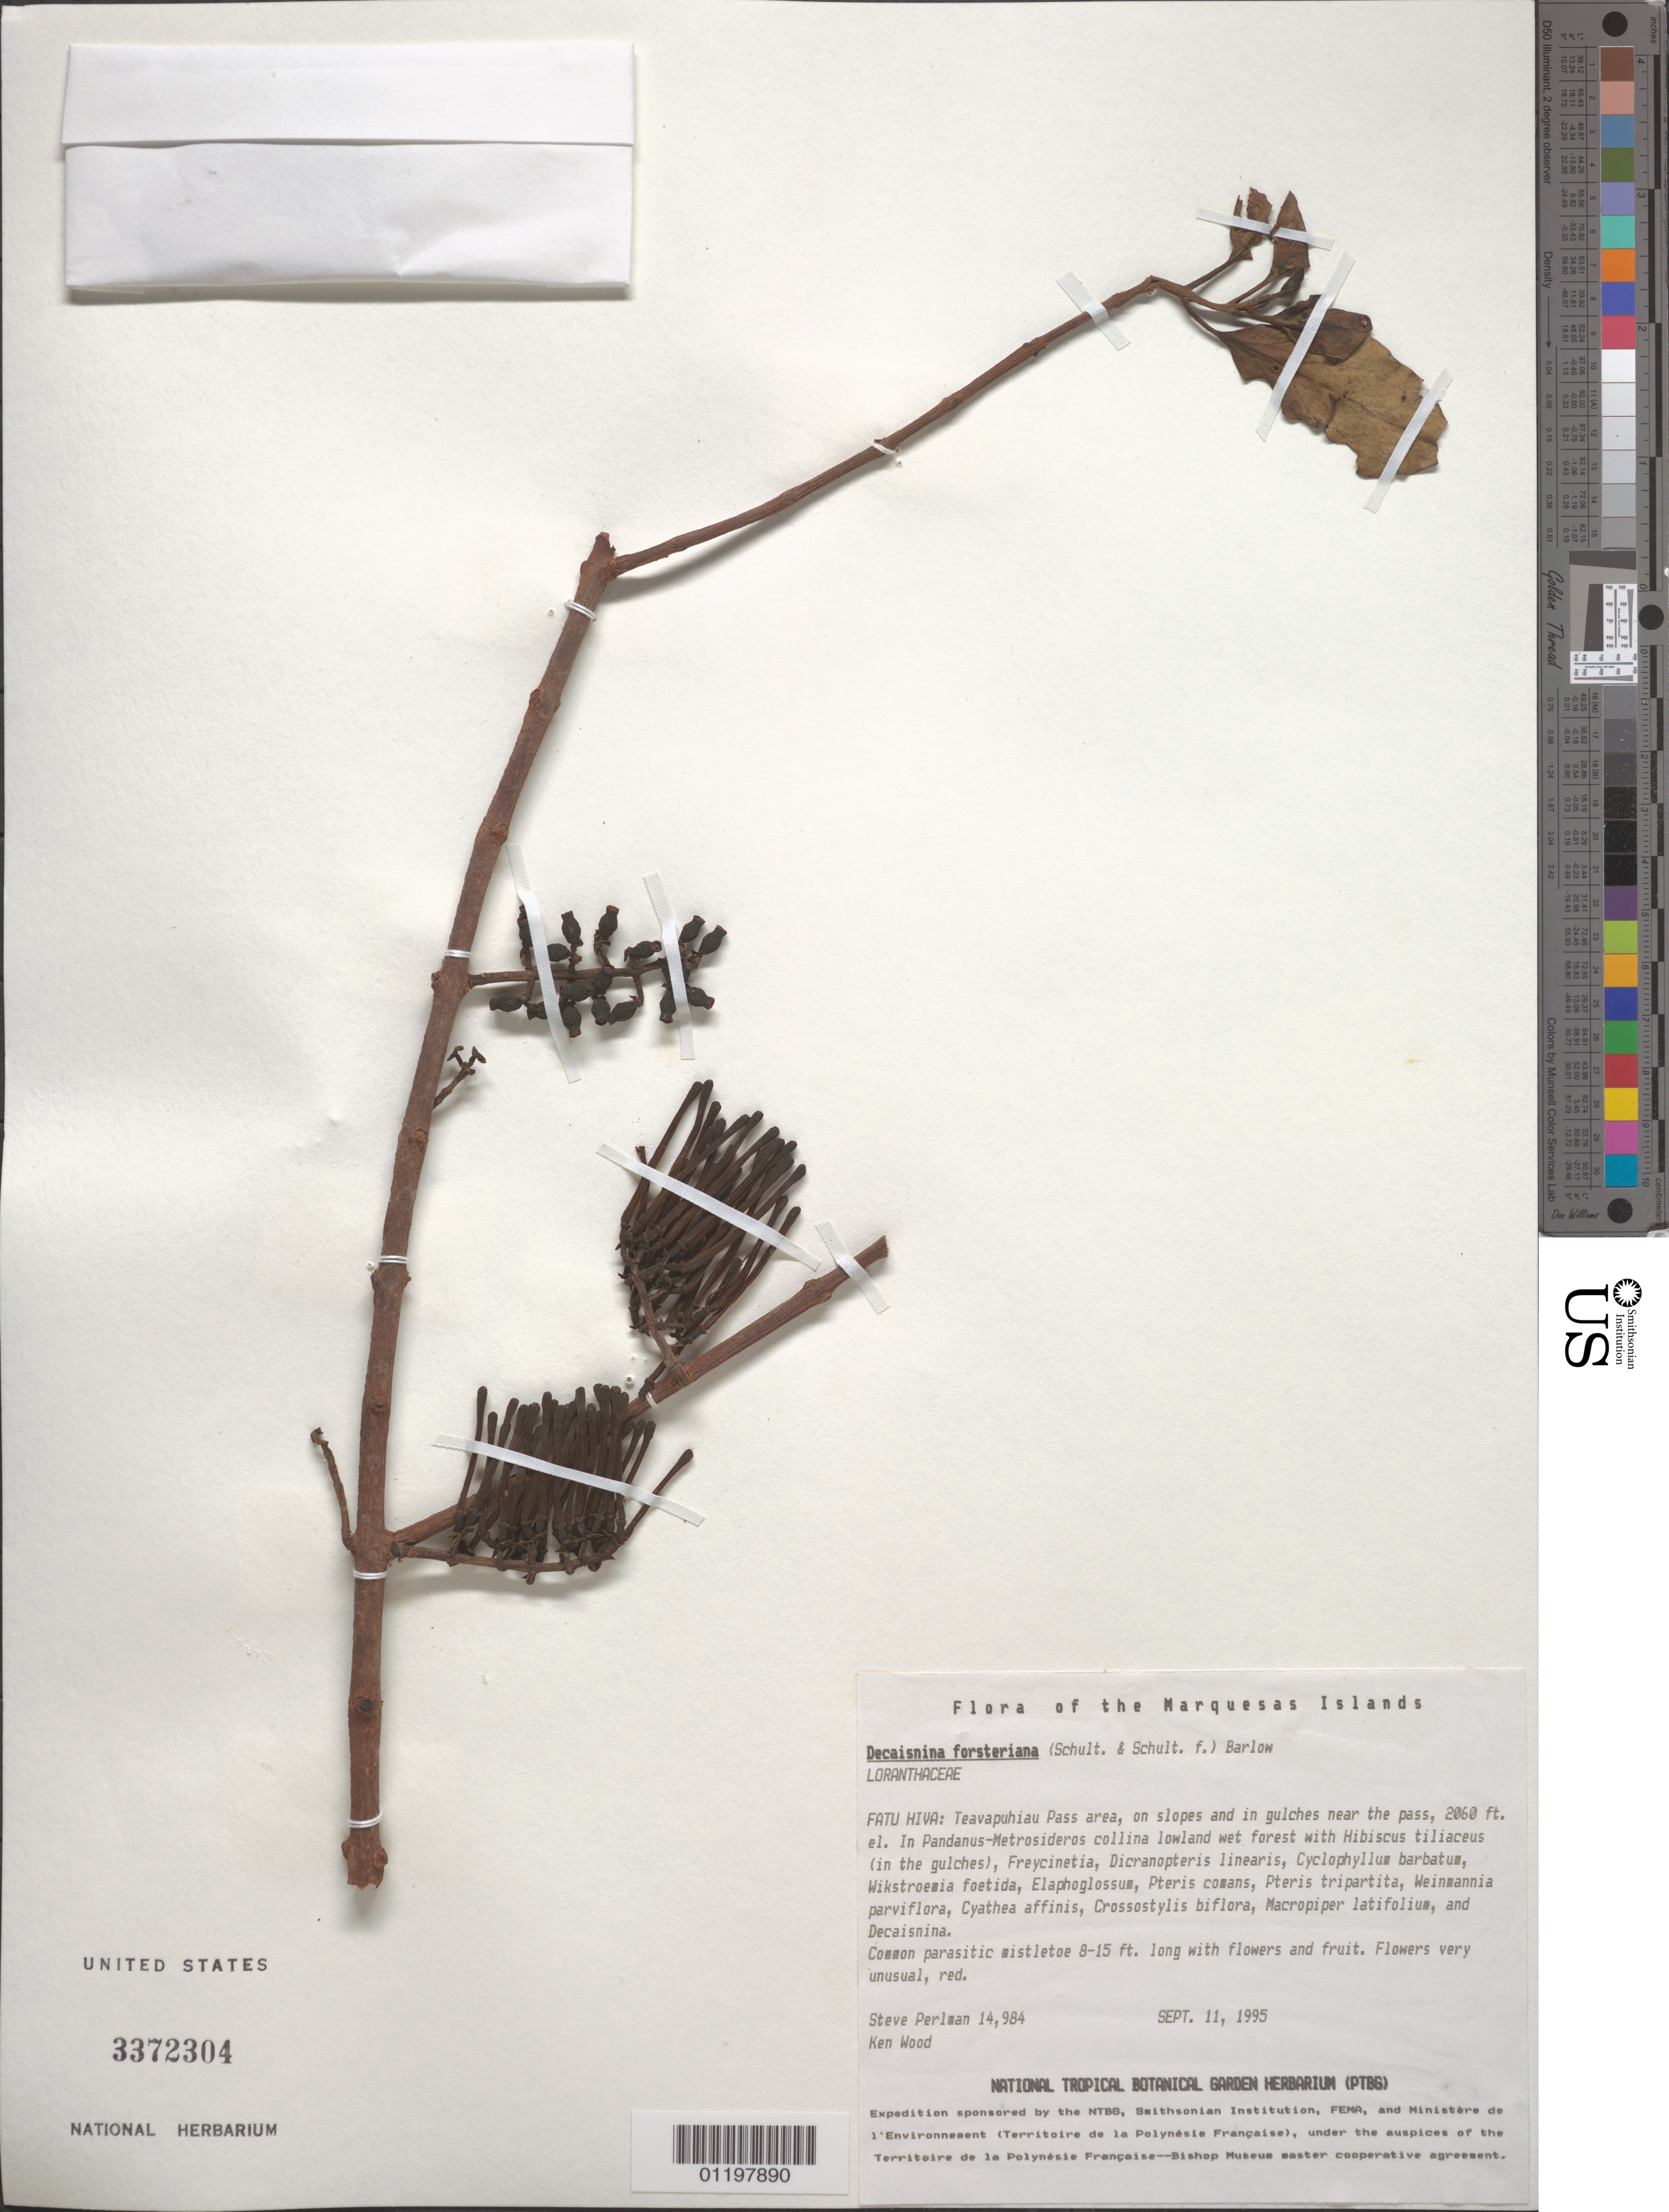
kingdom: Plantae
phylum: Tracheophyta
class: Magnoliopsida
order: Santalales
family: Loranthaceae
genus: Decaisnina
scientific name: Decaisnina forsteriana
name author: (Schult. & Schult. f.) Barlow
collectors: S. P. Perlman & K. R. Wood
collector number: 14984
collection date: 1995-09-11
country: French Polynesia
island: Fatu Hiva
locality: Teavapuhiau Pass area, on slopes and in gulches, near Pass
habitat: In Pandanus - Metrosideros collina lowland wet forest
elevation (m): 628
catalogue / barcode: US 3372304